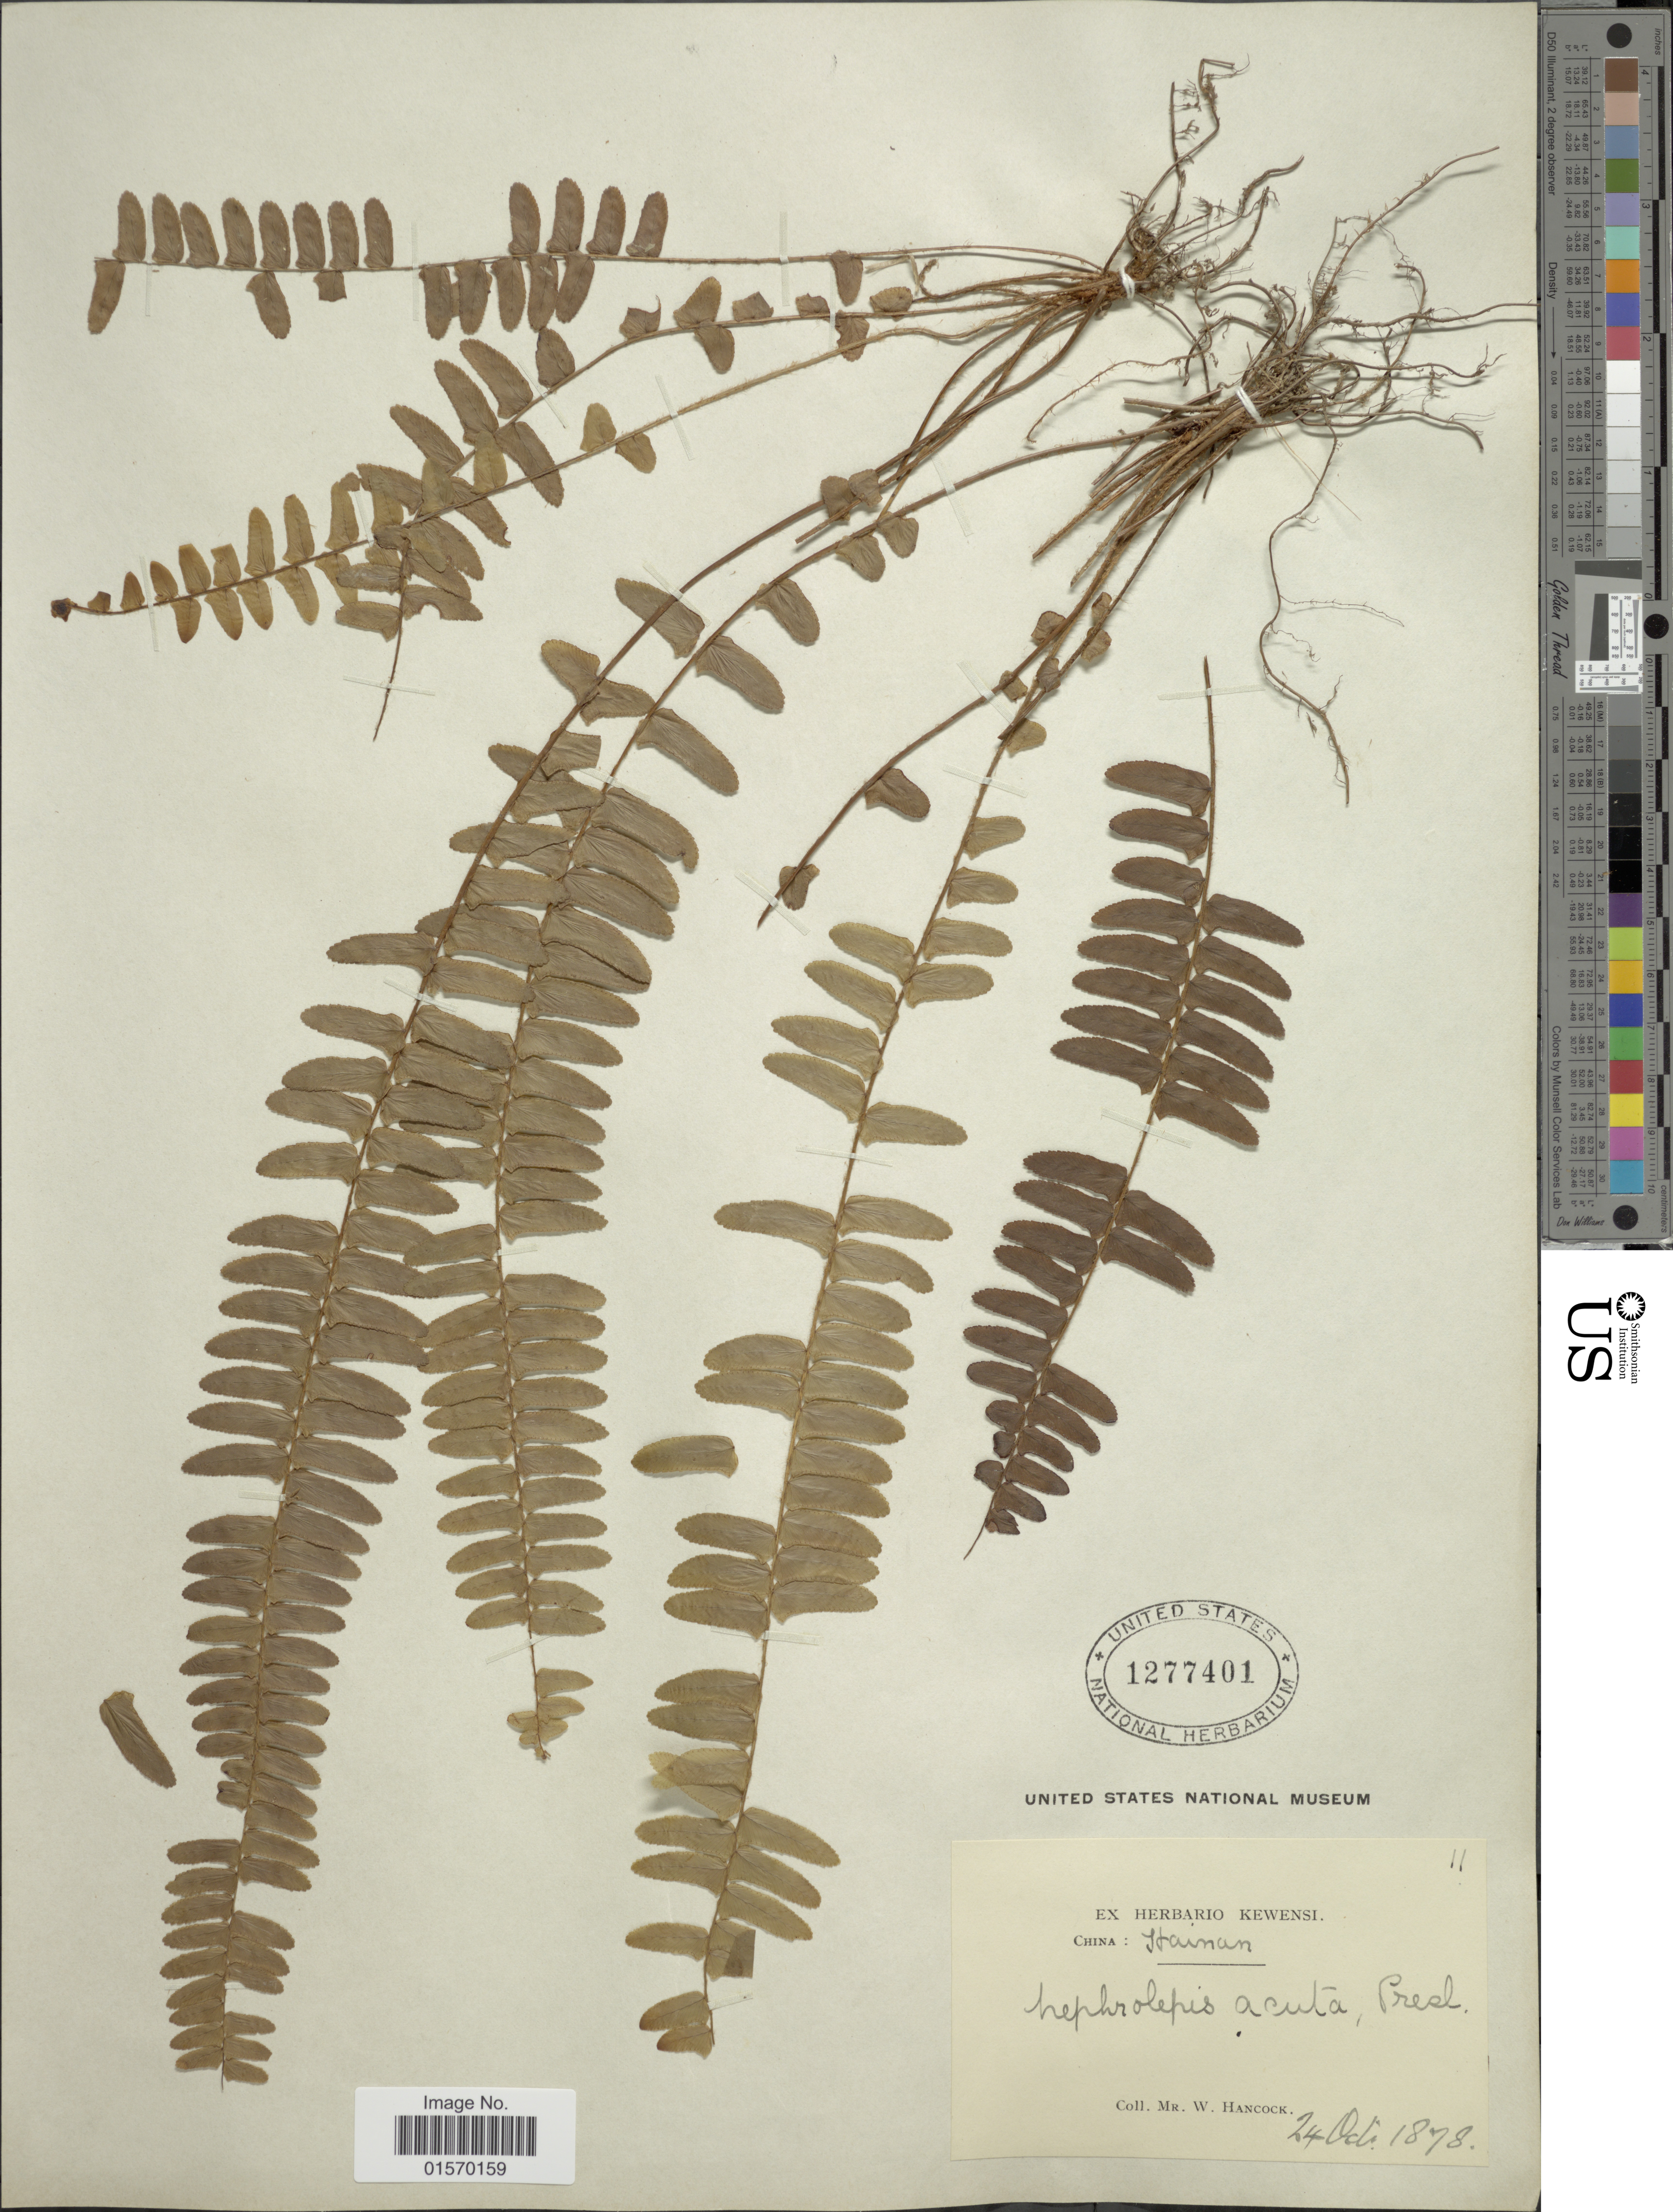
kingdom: Plantae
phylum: Tracheophyta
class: Polypodiopsida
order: Polypodiales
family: Nephrolepidaceae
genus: Nephrolepis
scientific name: Nephrolepis cordifolia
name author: (L.) C. Presl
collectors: W. Hancock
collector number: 11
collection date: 1878-10-24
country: China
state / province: Hainan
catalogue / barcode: US 1277401